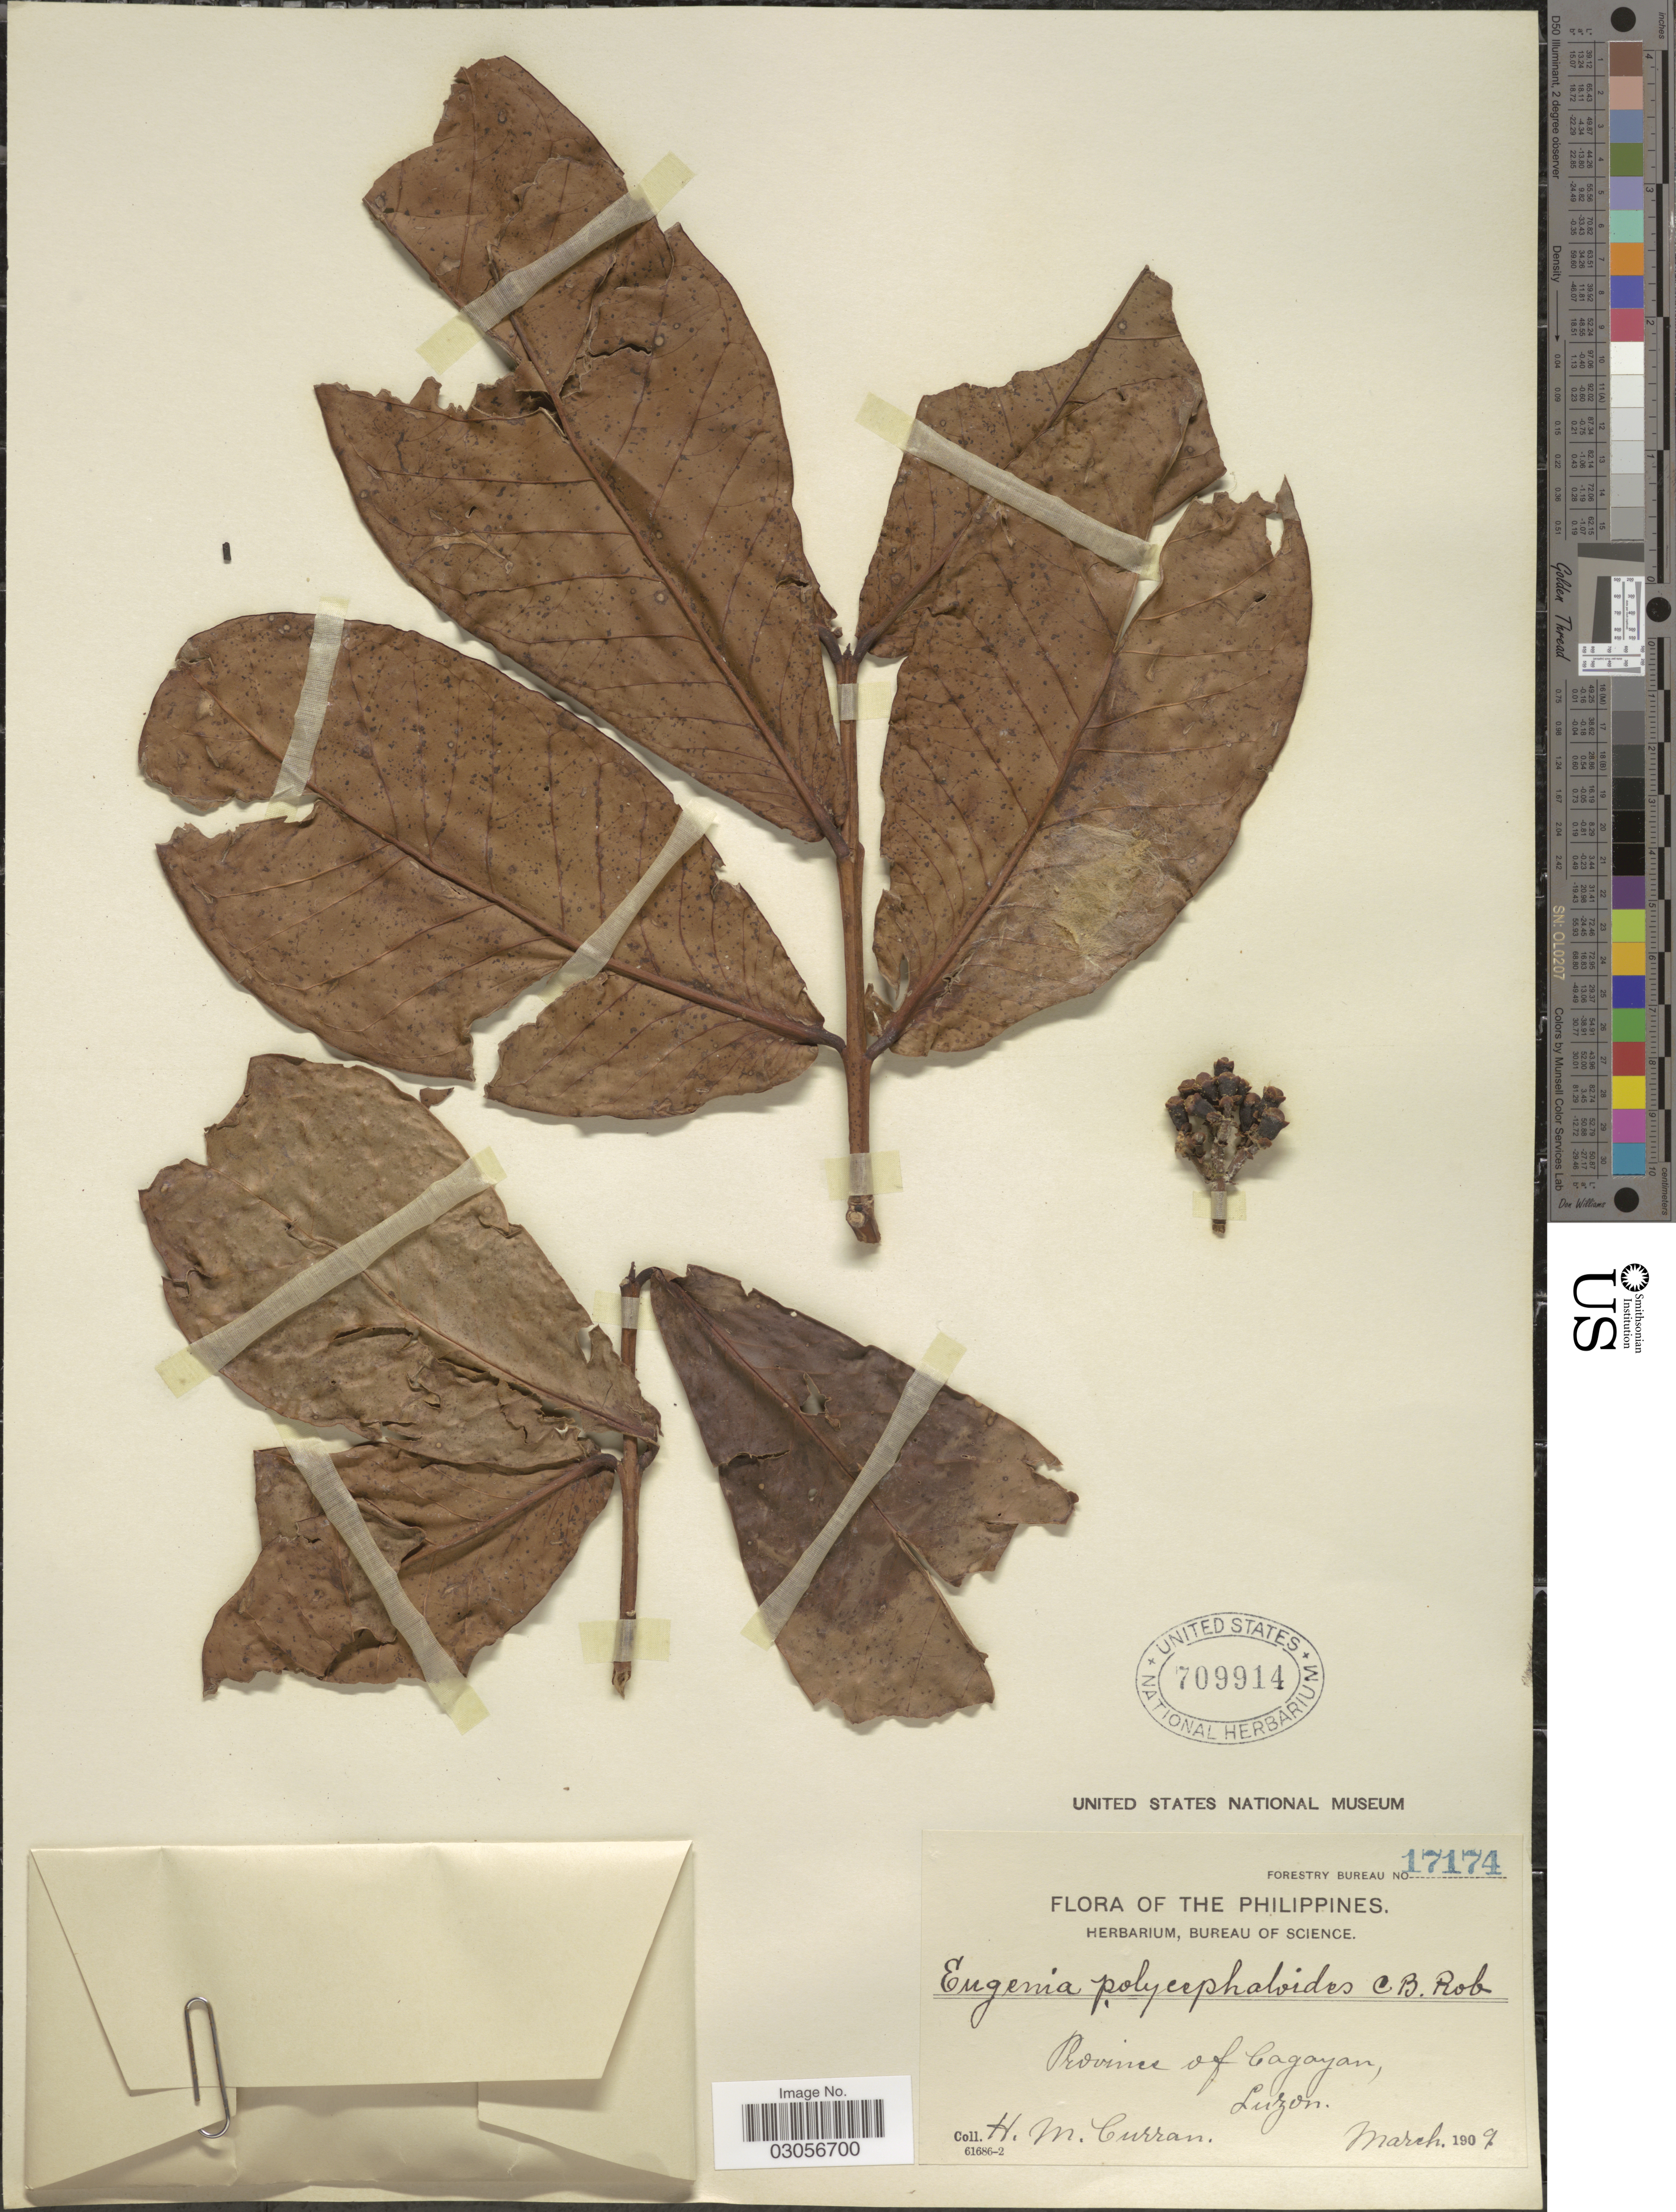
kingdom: Plantae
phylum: Tracheophyta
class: Magnoliopsida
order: Myrtales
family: Myrtaceae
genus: Syzygium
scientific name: Syzygium polycephaloides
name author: (C.B. Rob.) Merr.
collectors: H. M. Curran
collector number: Forestry Bureau 17174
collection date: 1909-03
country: Philippines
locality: Province of Cagayan, Luzon.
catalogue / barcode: US 709914